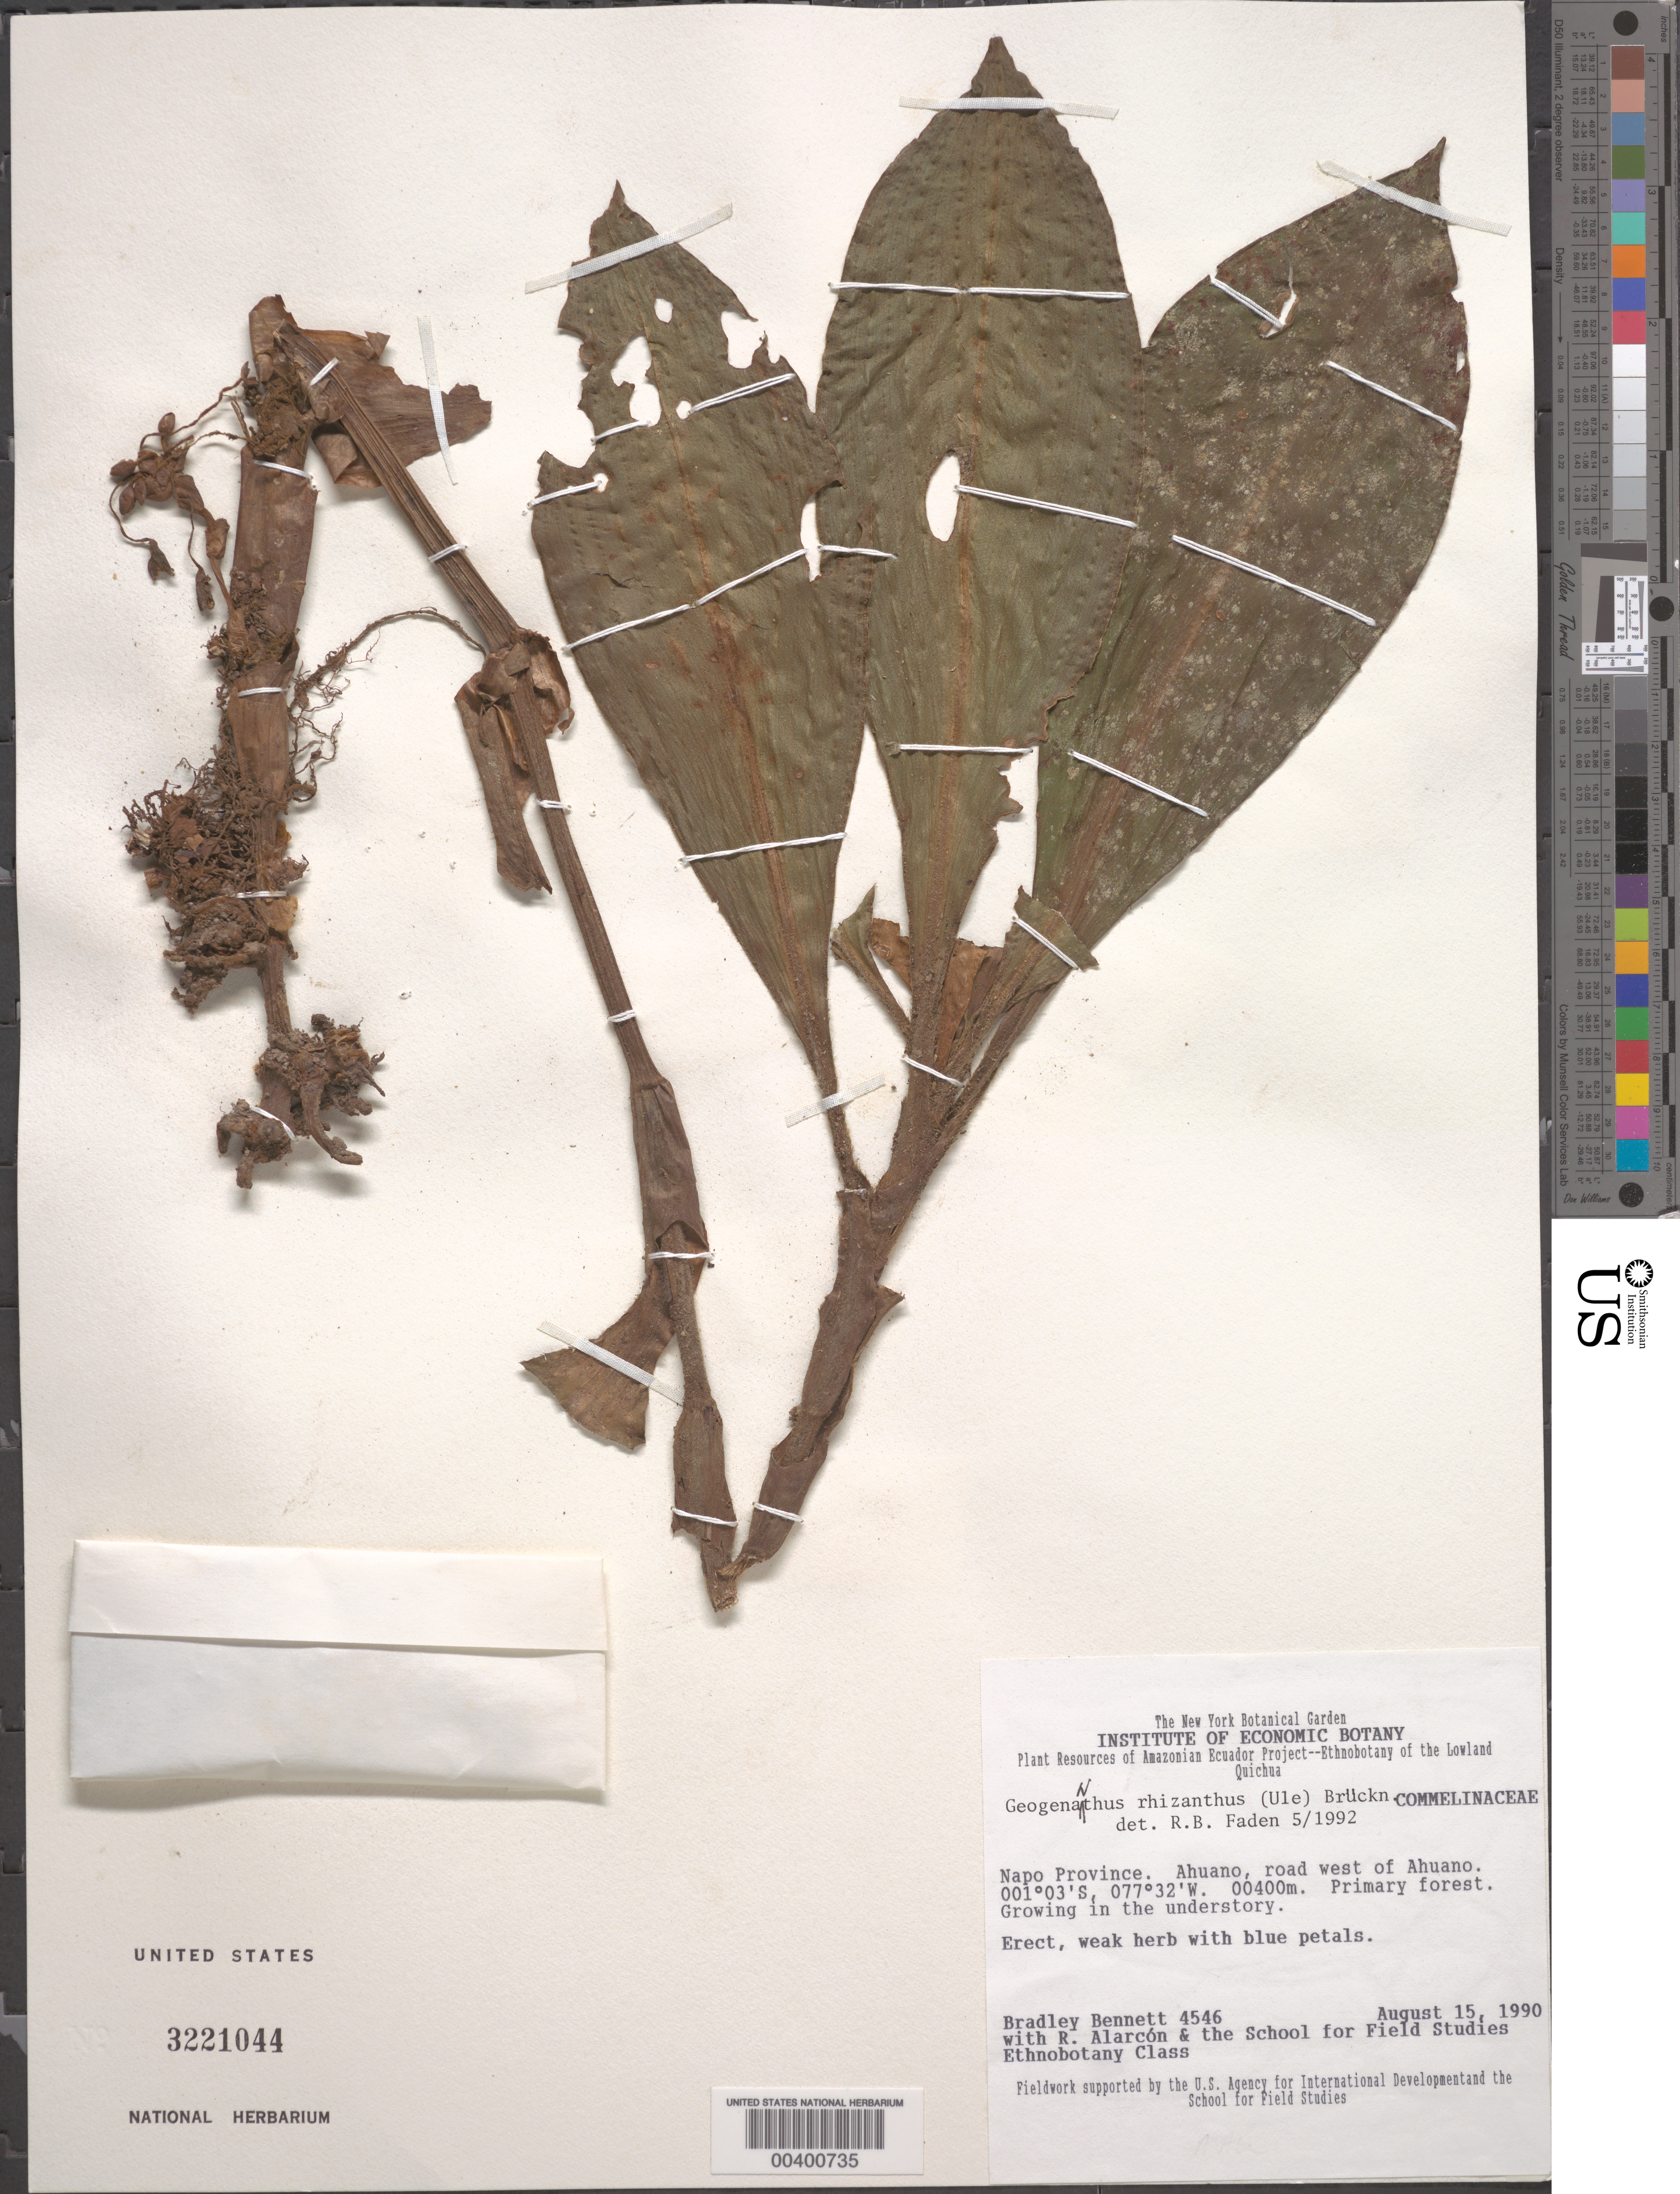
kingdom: Plantae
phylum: Tracheophyta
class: Liliopsida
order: Commelinales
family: Commelinaceae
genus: Geogenanthus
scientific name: Geogenanthus rhizanthus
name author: (Ule) G. Brückn.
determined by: Faden, Robert B., (US), Smithsonian Institution - National Museum of Natural History (UNITED STATES)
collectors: B. Bennett, R. Alarcon & Ethnobotany class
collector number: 4546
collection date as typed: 15 Aug 1990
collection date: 1990-08-15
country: Ecuador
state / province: Napo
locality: Ahuano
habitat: Primary forest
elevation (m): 400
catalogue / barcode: US 3221044